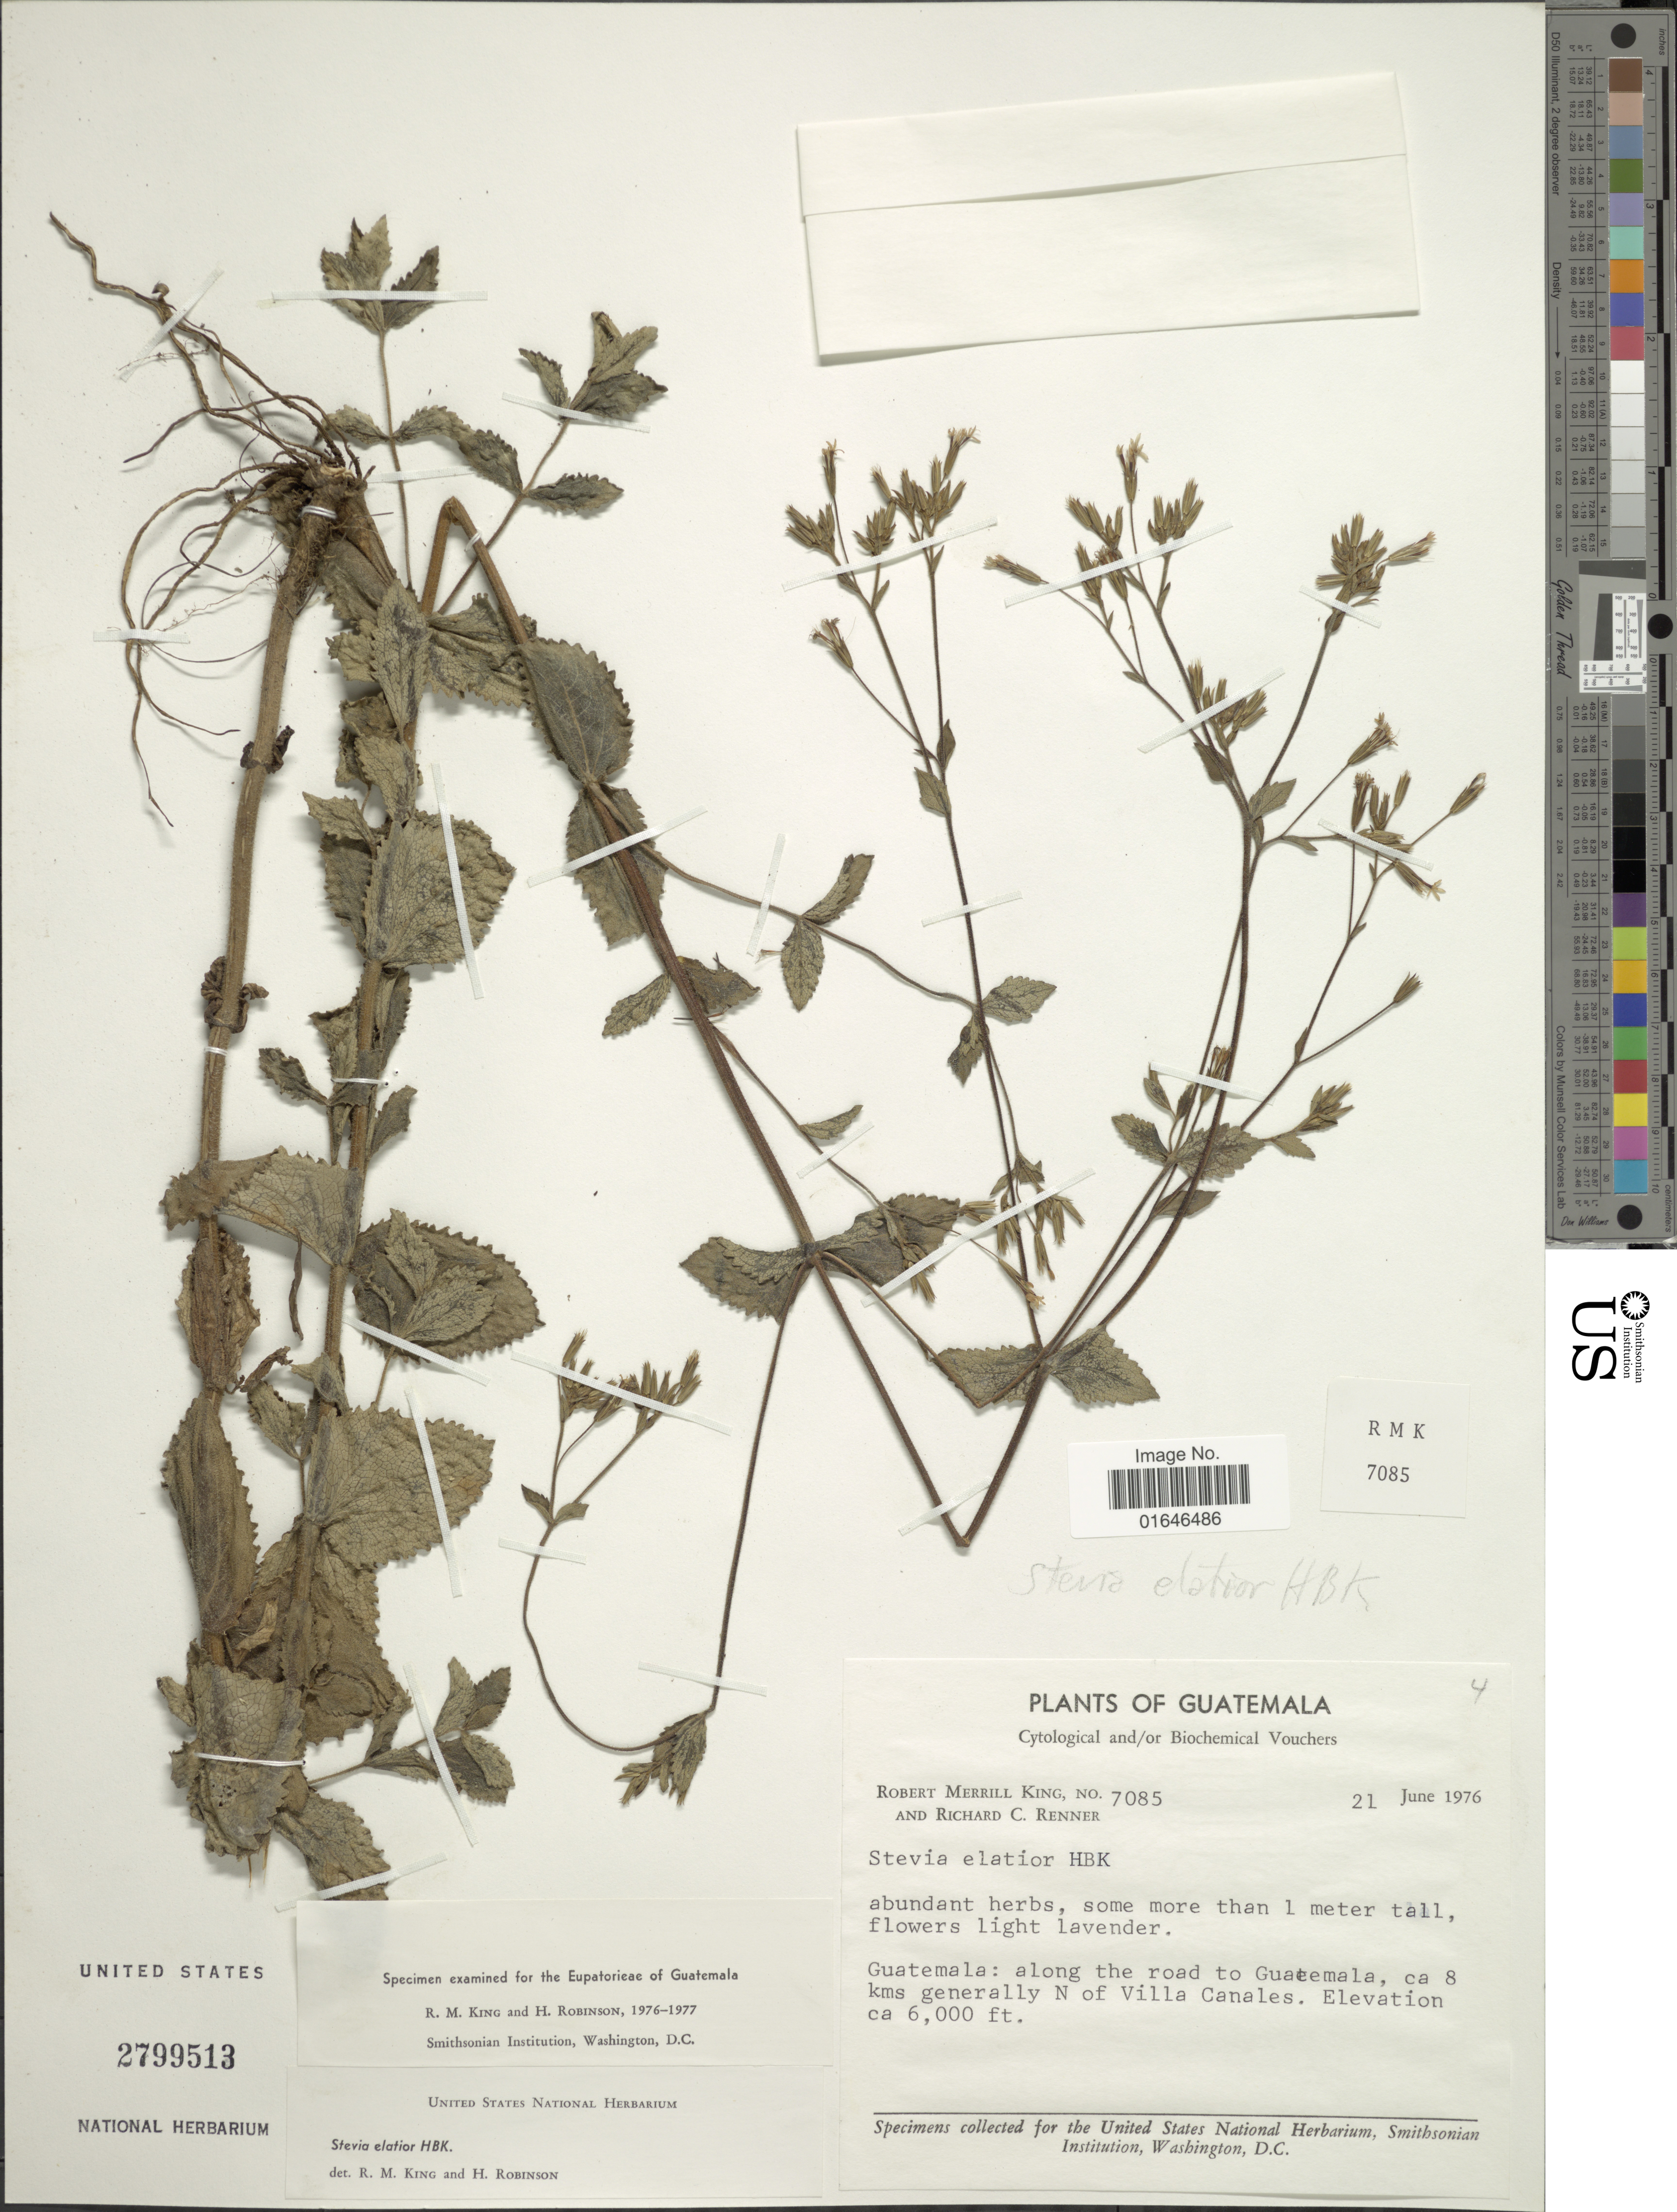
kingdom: Plantae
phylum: Tracheophyta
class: Magnoliopsida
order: Asterales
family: Asteraceae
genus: Stevia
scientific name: Stevia elatior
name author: Kunth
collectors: R. M. King & R. C. Renner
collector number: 7085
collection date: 1976-06-21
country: Guatemala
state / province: Guatemala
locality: Along the road to Guatemala, ca kms generally N of Villa Canales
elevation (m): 1829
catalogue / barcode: US 2799513